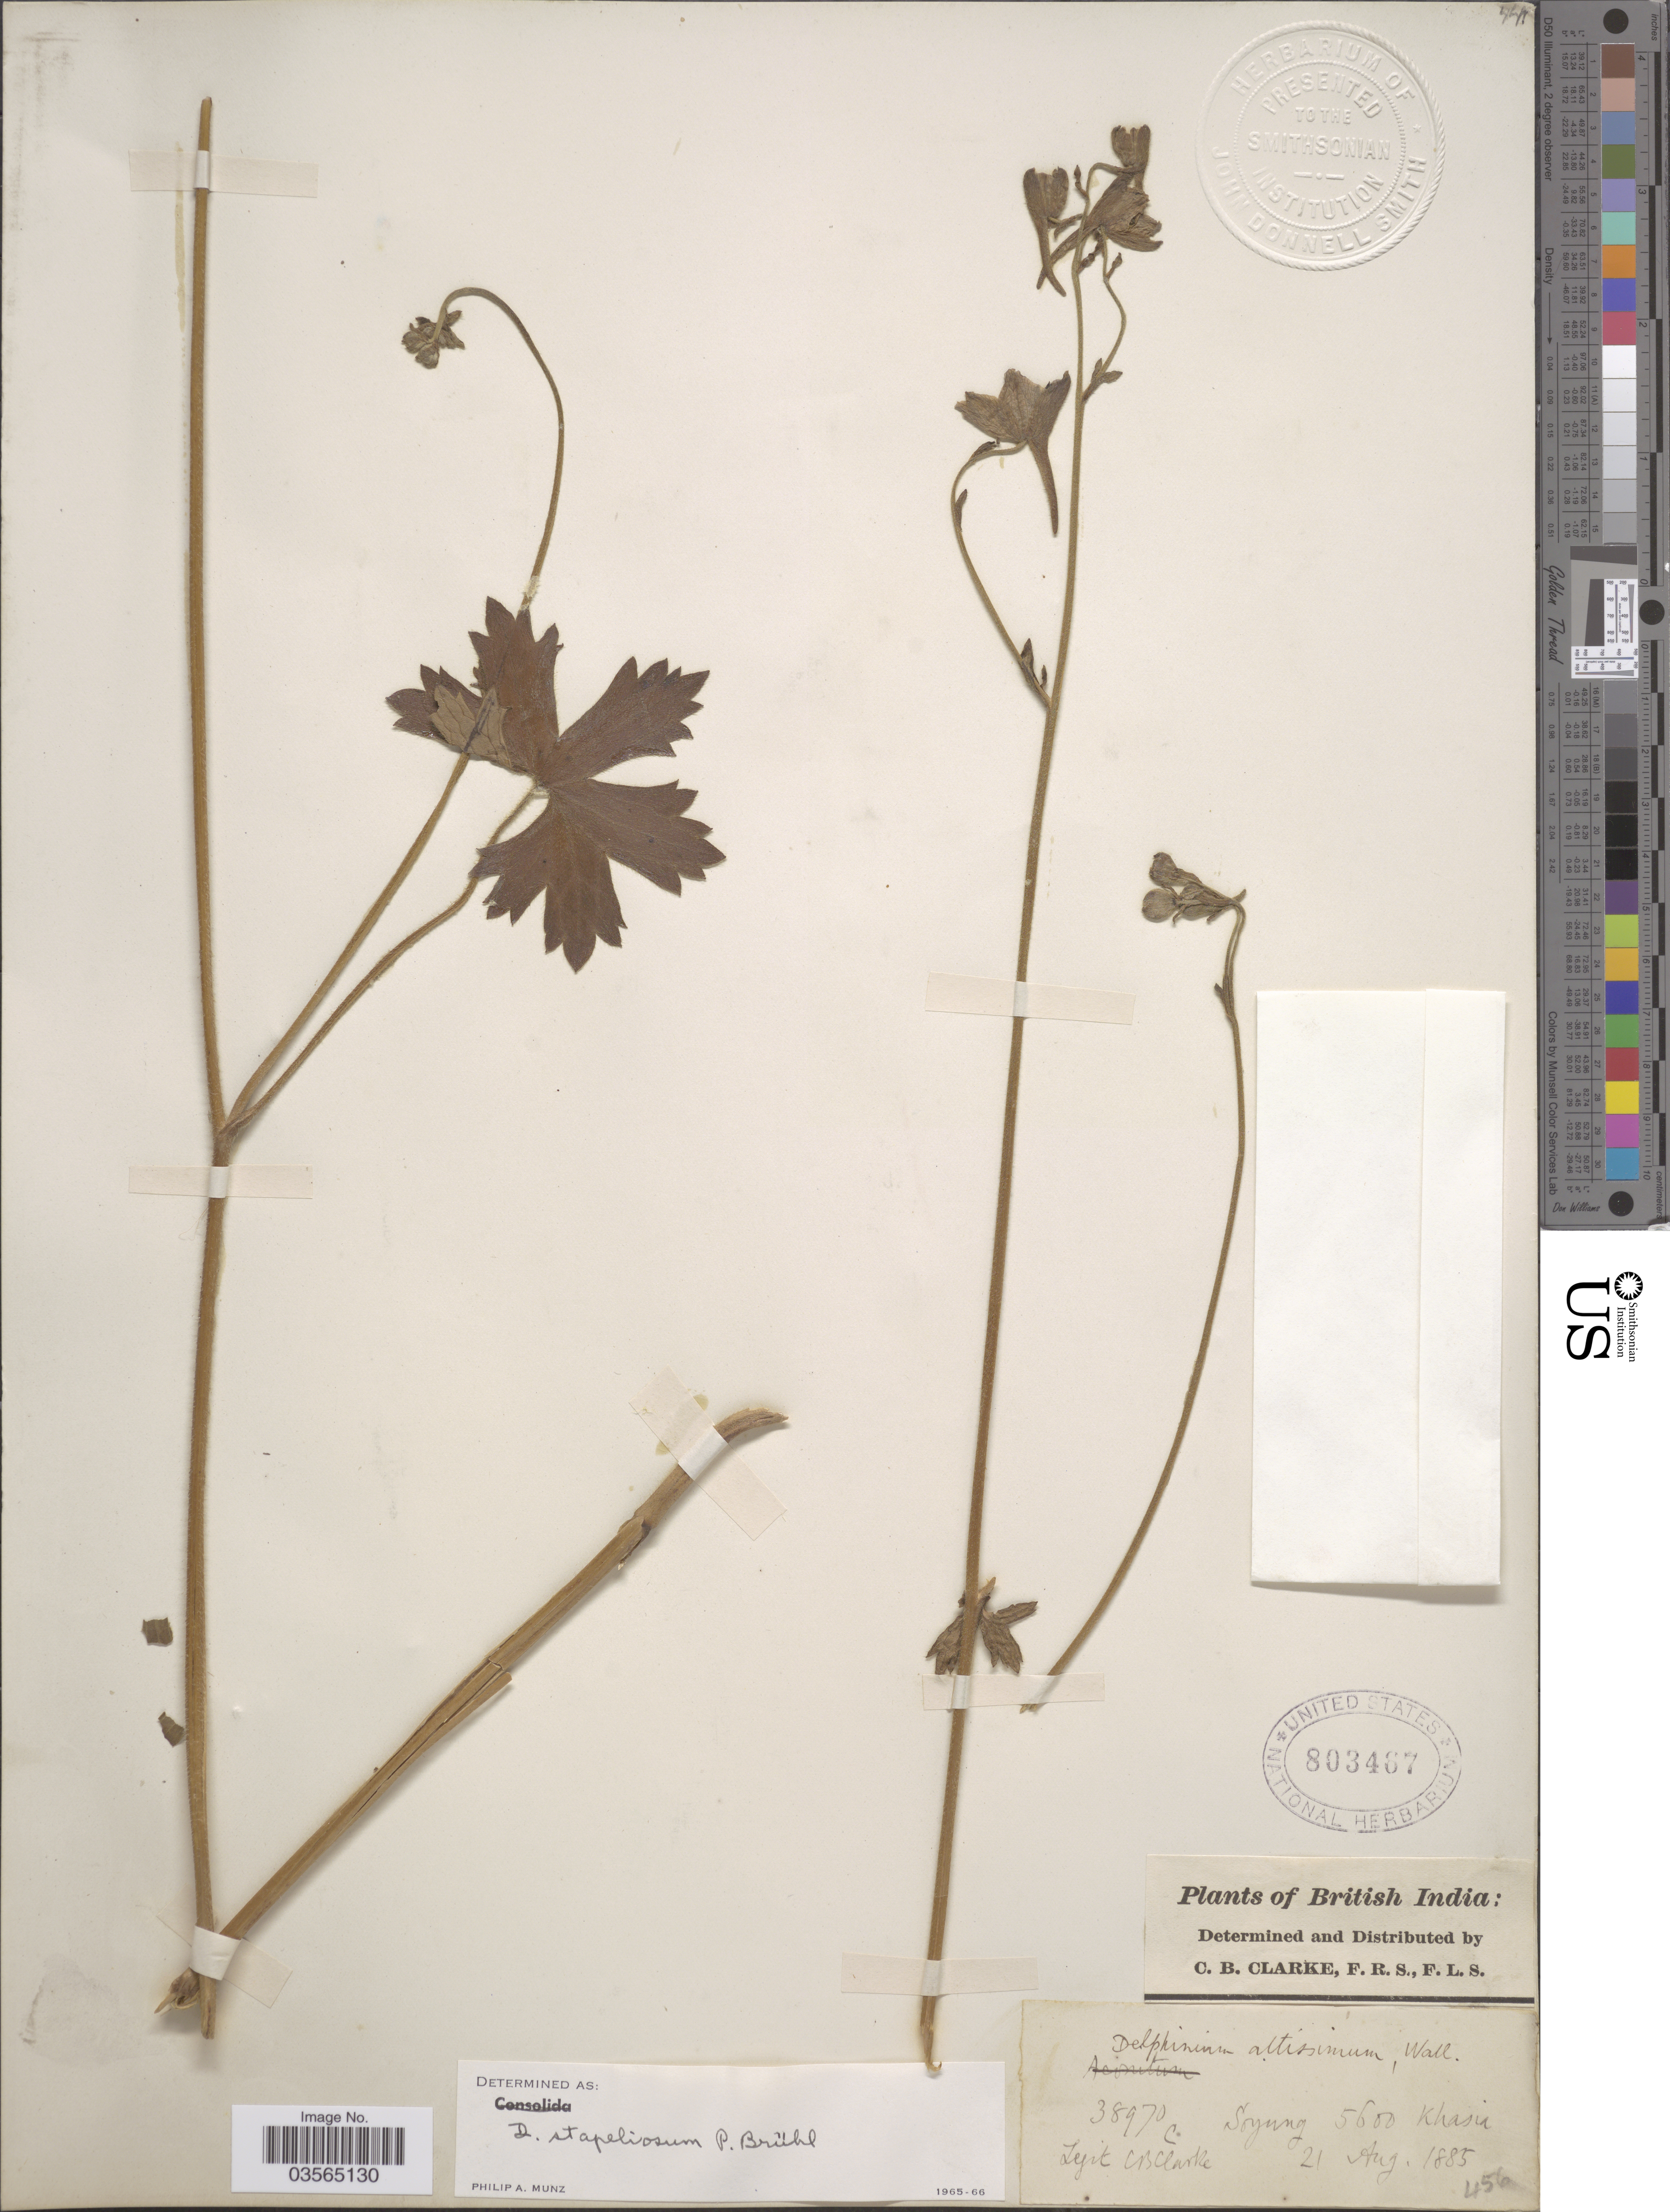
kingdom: Plantae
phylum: Tracheophyta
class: Magnoliopsida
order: Ranunculales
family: Ranunculaceae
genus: Delphinium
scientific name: Delphinium staphisagria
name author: L.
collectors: C. B. Clarke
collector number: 38970C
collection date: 1885-08-21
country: India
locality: British India. Soyung. Khasia.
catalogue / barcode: US 803467